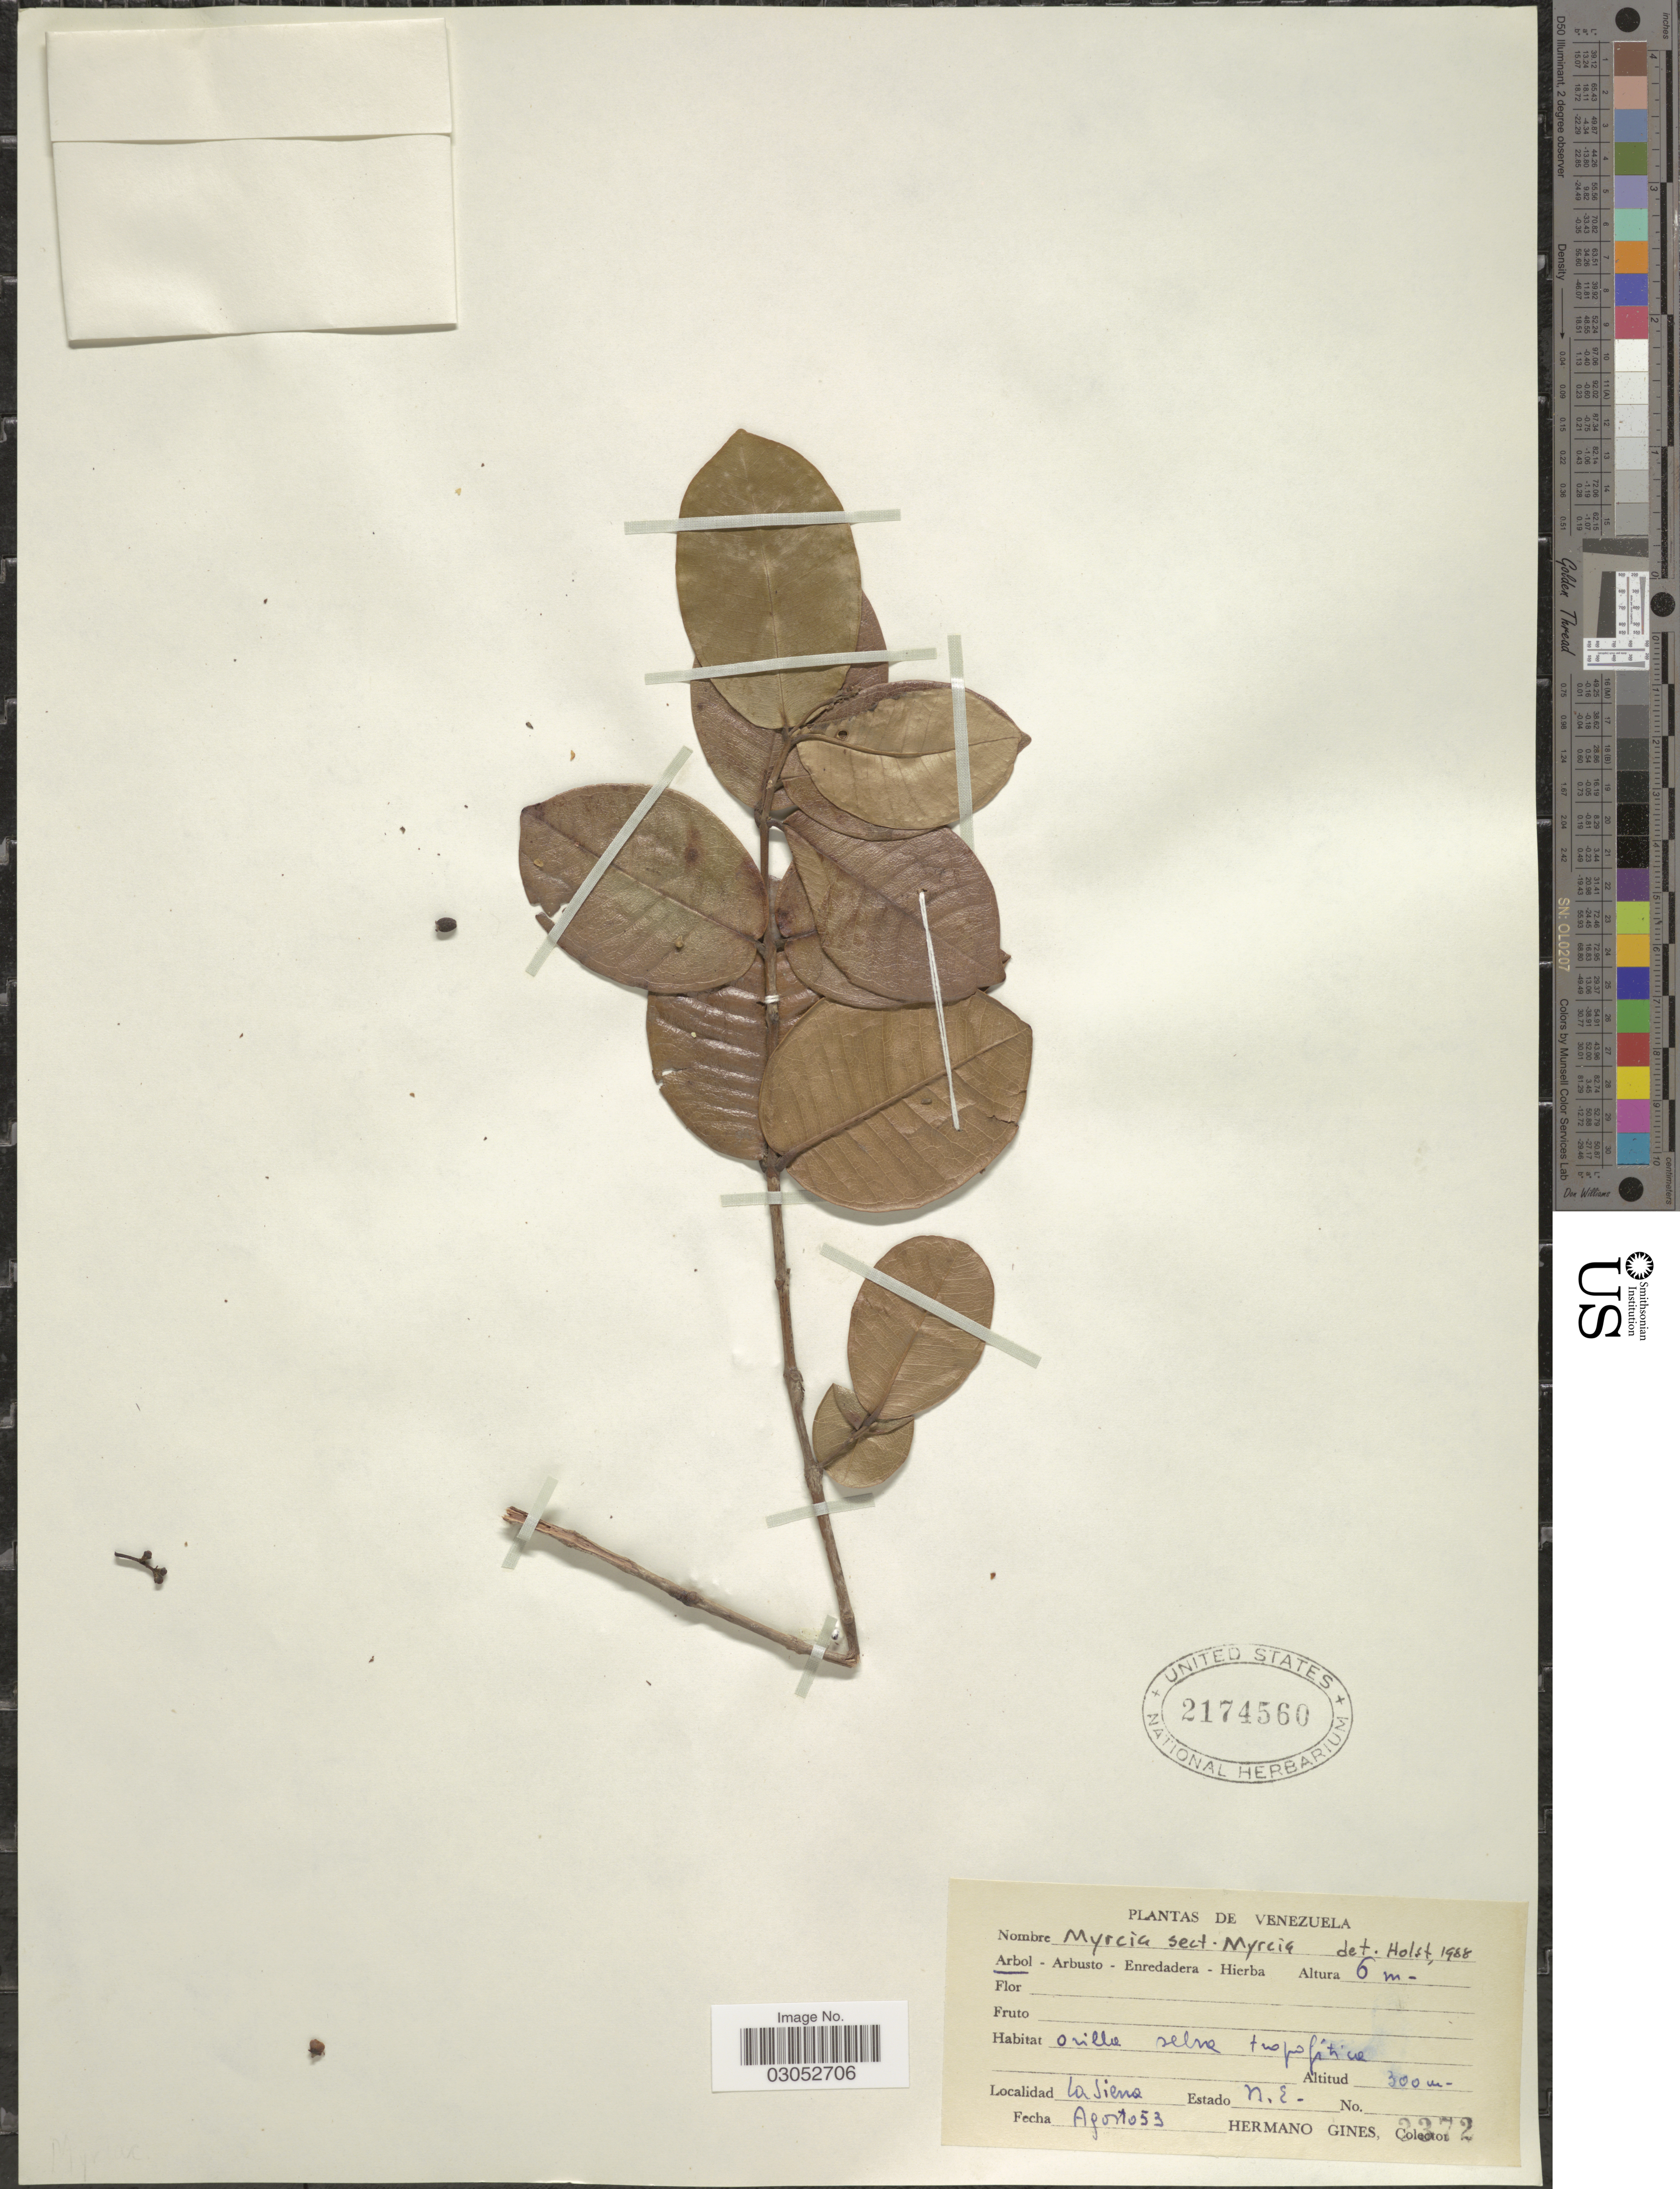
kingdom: Plantae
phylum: Tracheophyta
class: Magnoliopsida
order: Myrtales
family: Myrtaceae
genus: Myrcia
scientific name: Myrcia sp.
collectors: Bro. Gines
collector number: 3372*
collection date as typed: Transcribed d/m/y: /8/53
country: Venezuela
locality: La Sierra, Estado N.E.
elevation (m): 300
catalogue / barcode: US 2174560